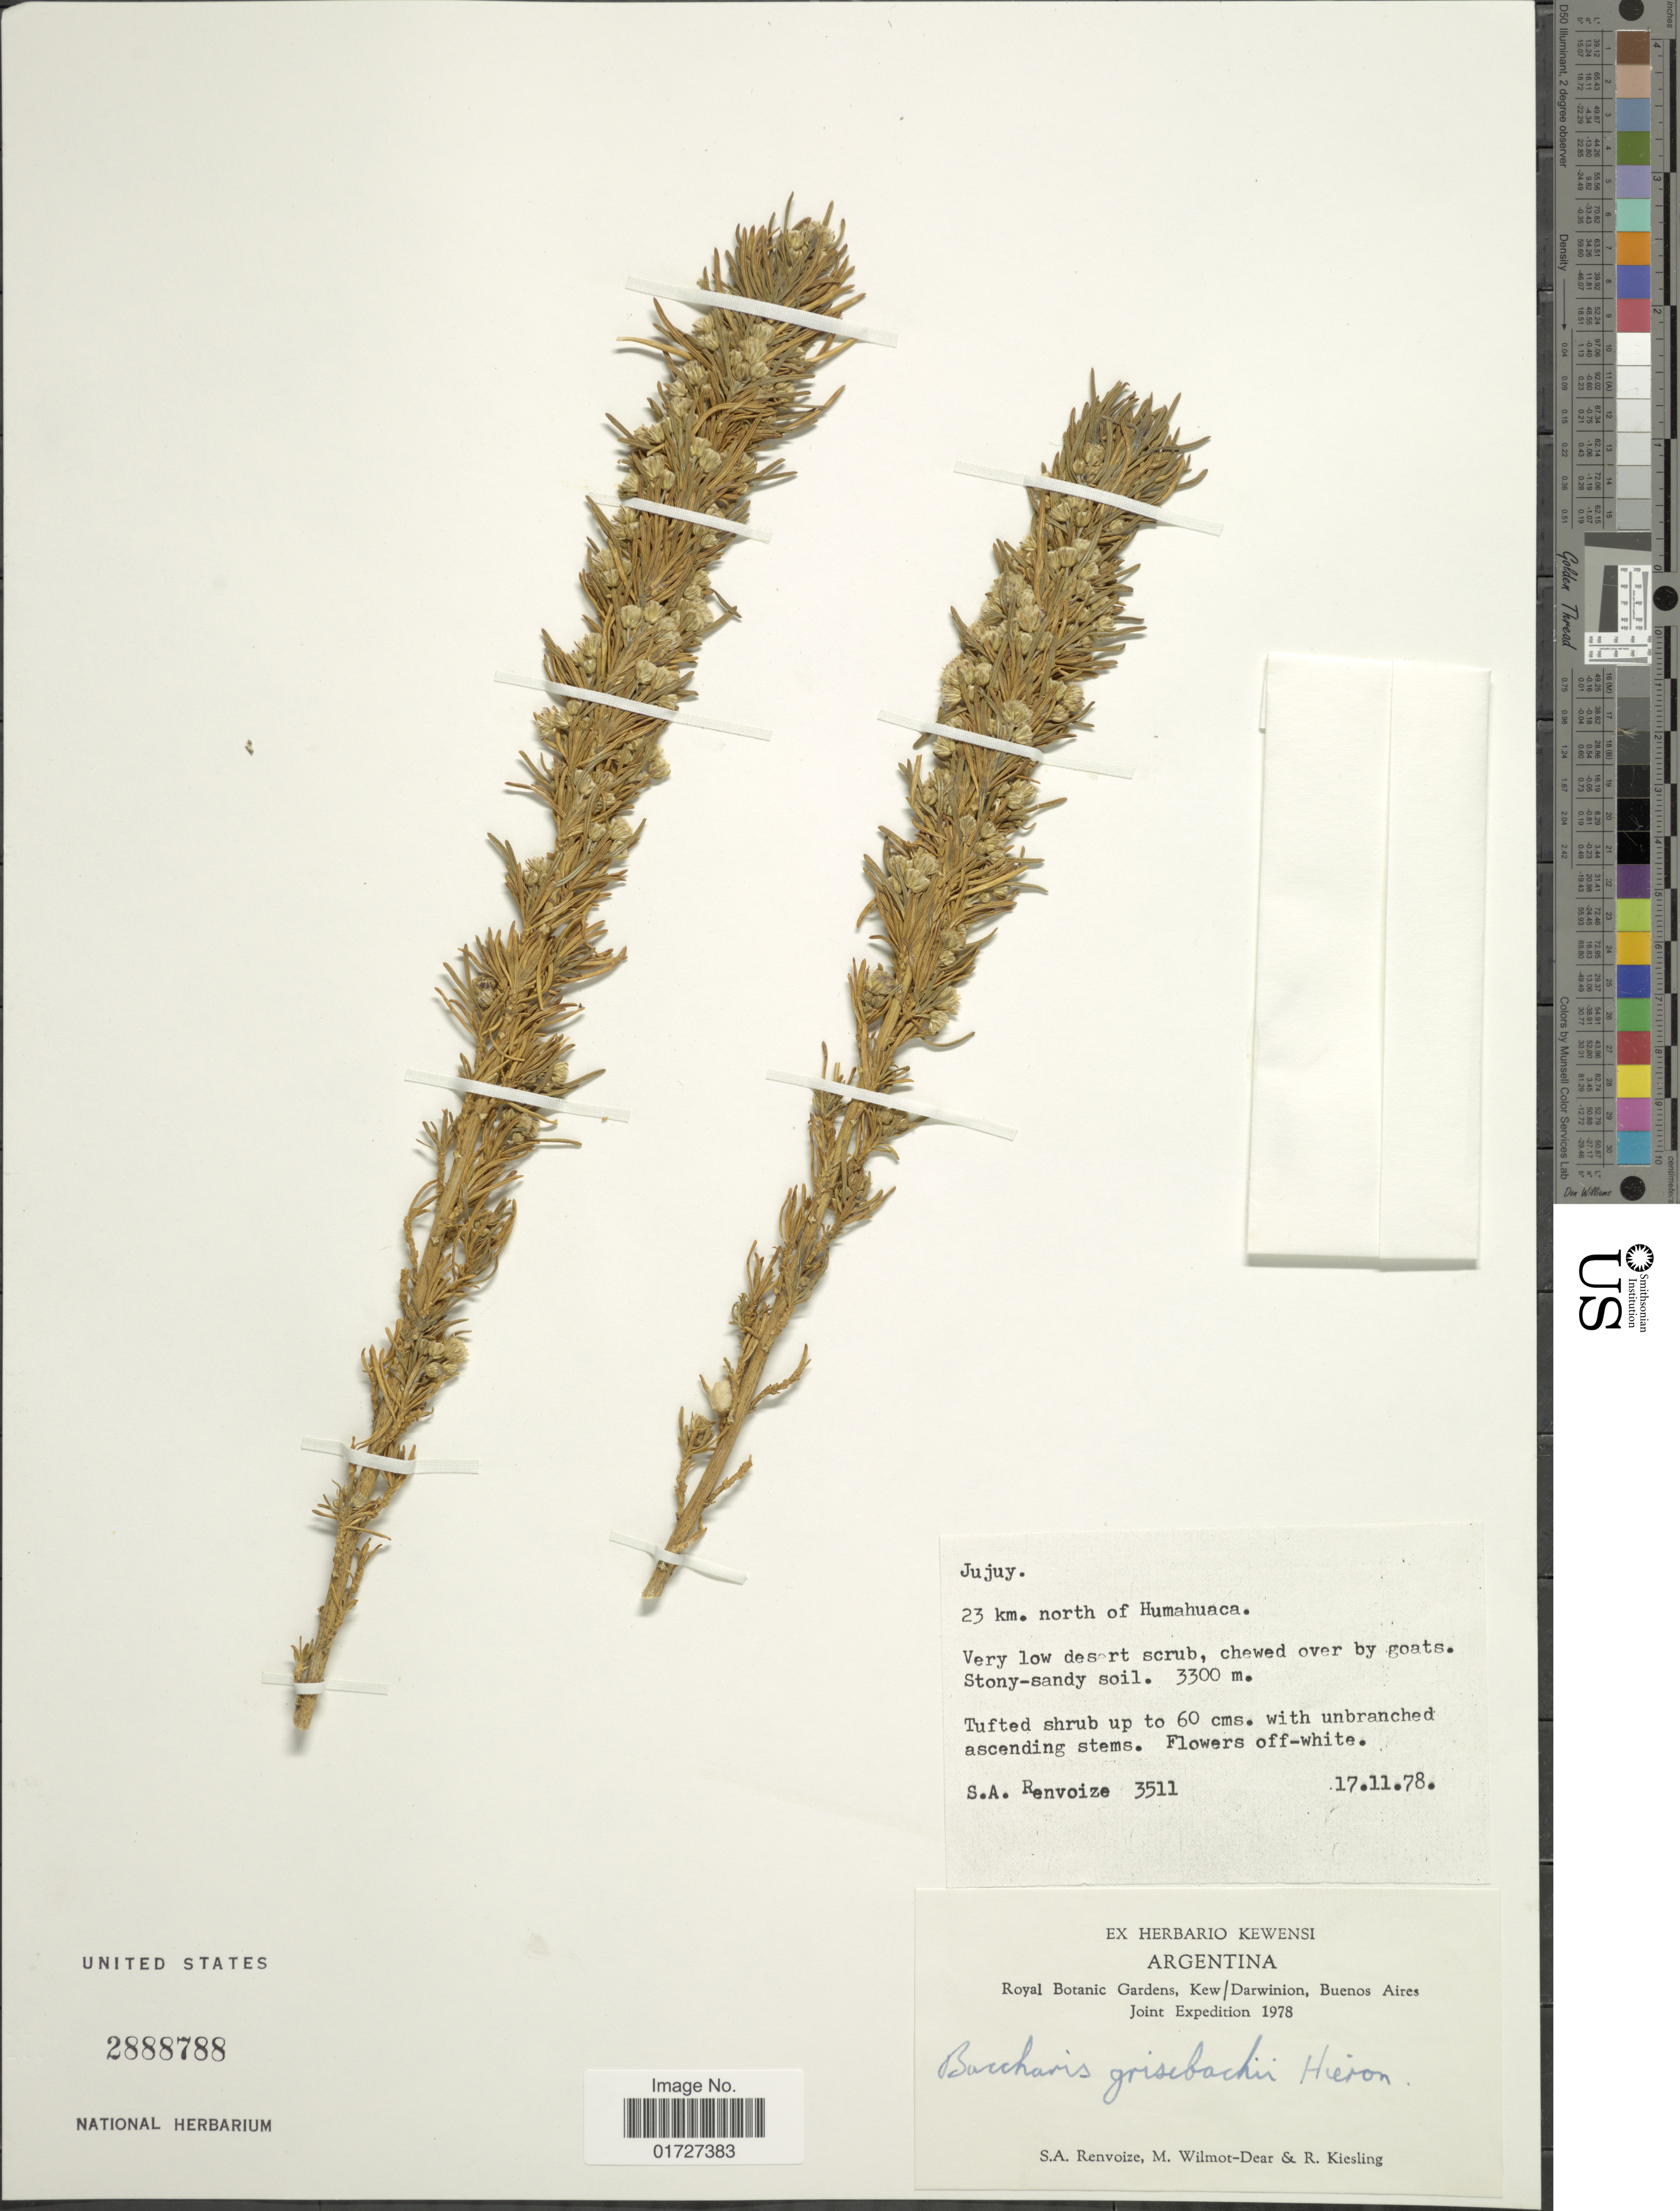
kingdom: Plantae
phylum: Tracheophyta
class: Magnoliopsida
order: Asterales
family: Asteraceae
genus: Baccharis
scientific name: Baccharis grisebachii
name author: Hieron.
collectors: S. A. Renvoize, M. Wilmot-Dear & R. Kiesling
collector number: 3511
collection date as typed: Transcribed d/m/y: 17/11/78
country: Argentina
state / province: Jujuy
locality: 23 km north of Humahuaca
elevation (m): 3300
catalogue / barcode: US 2888788